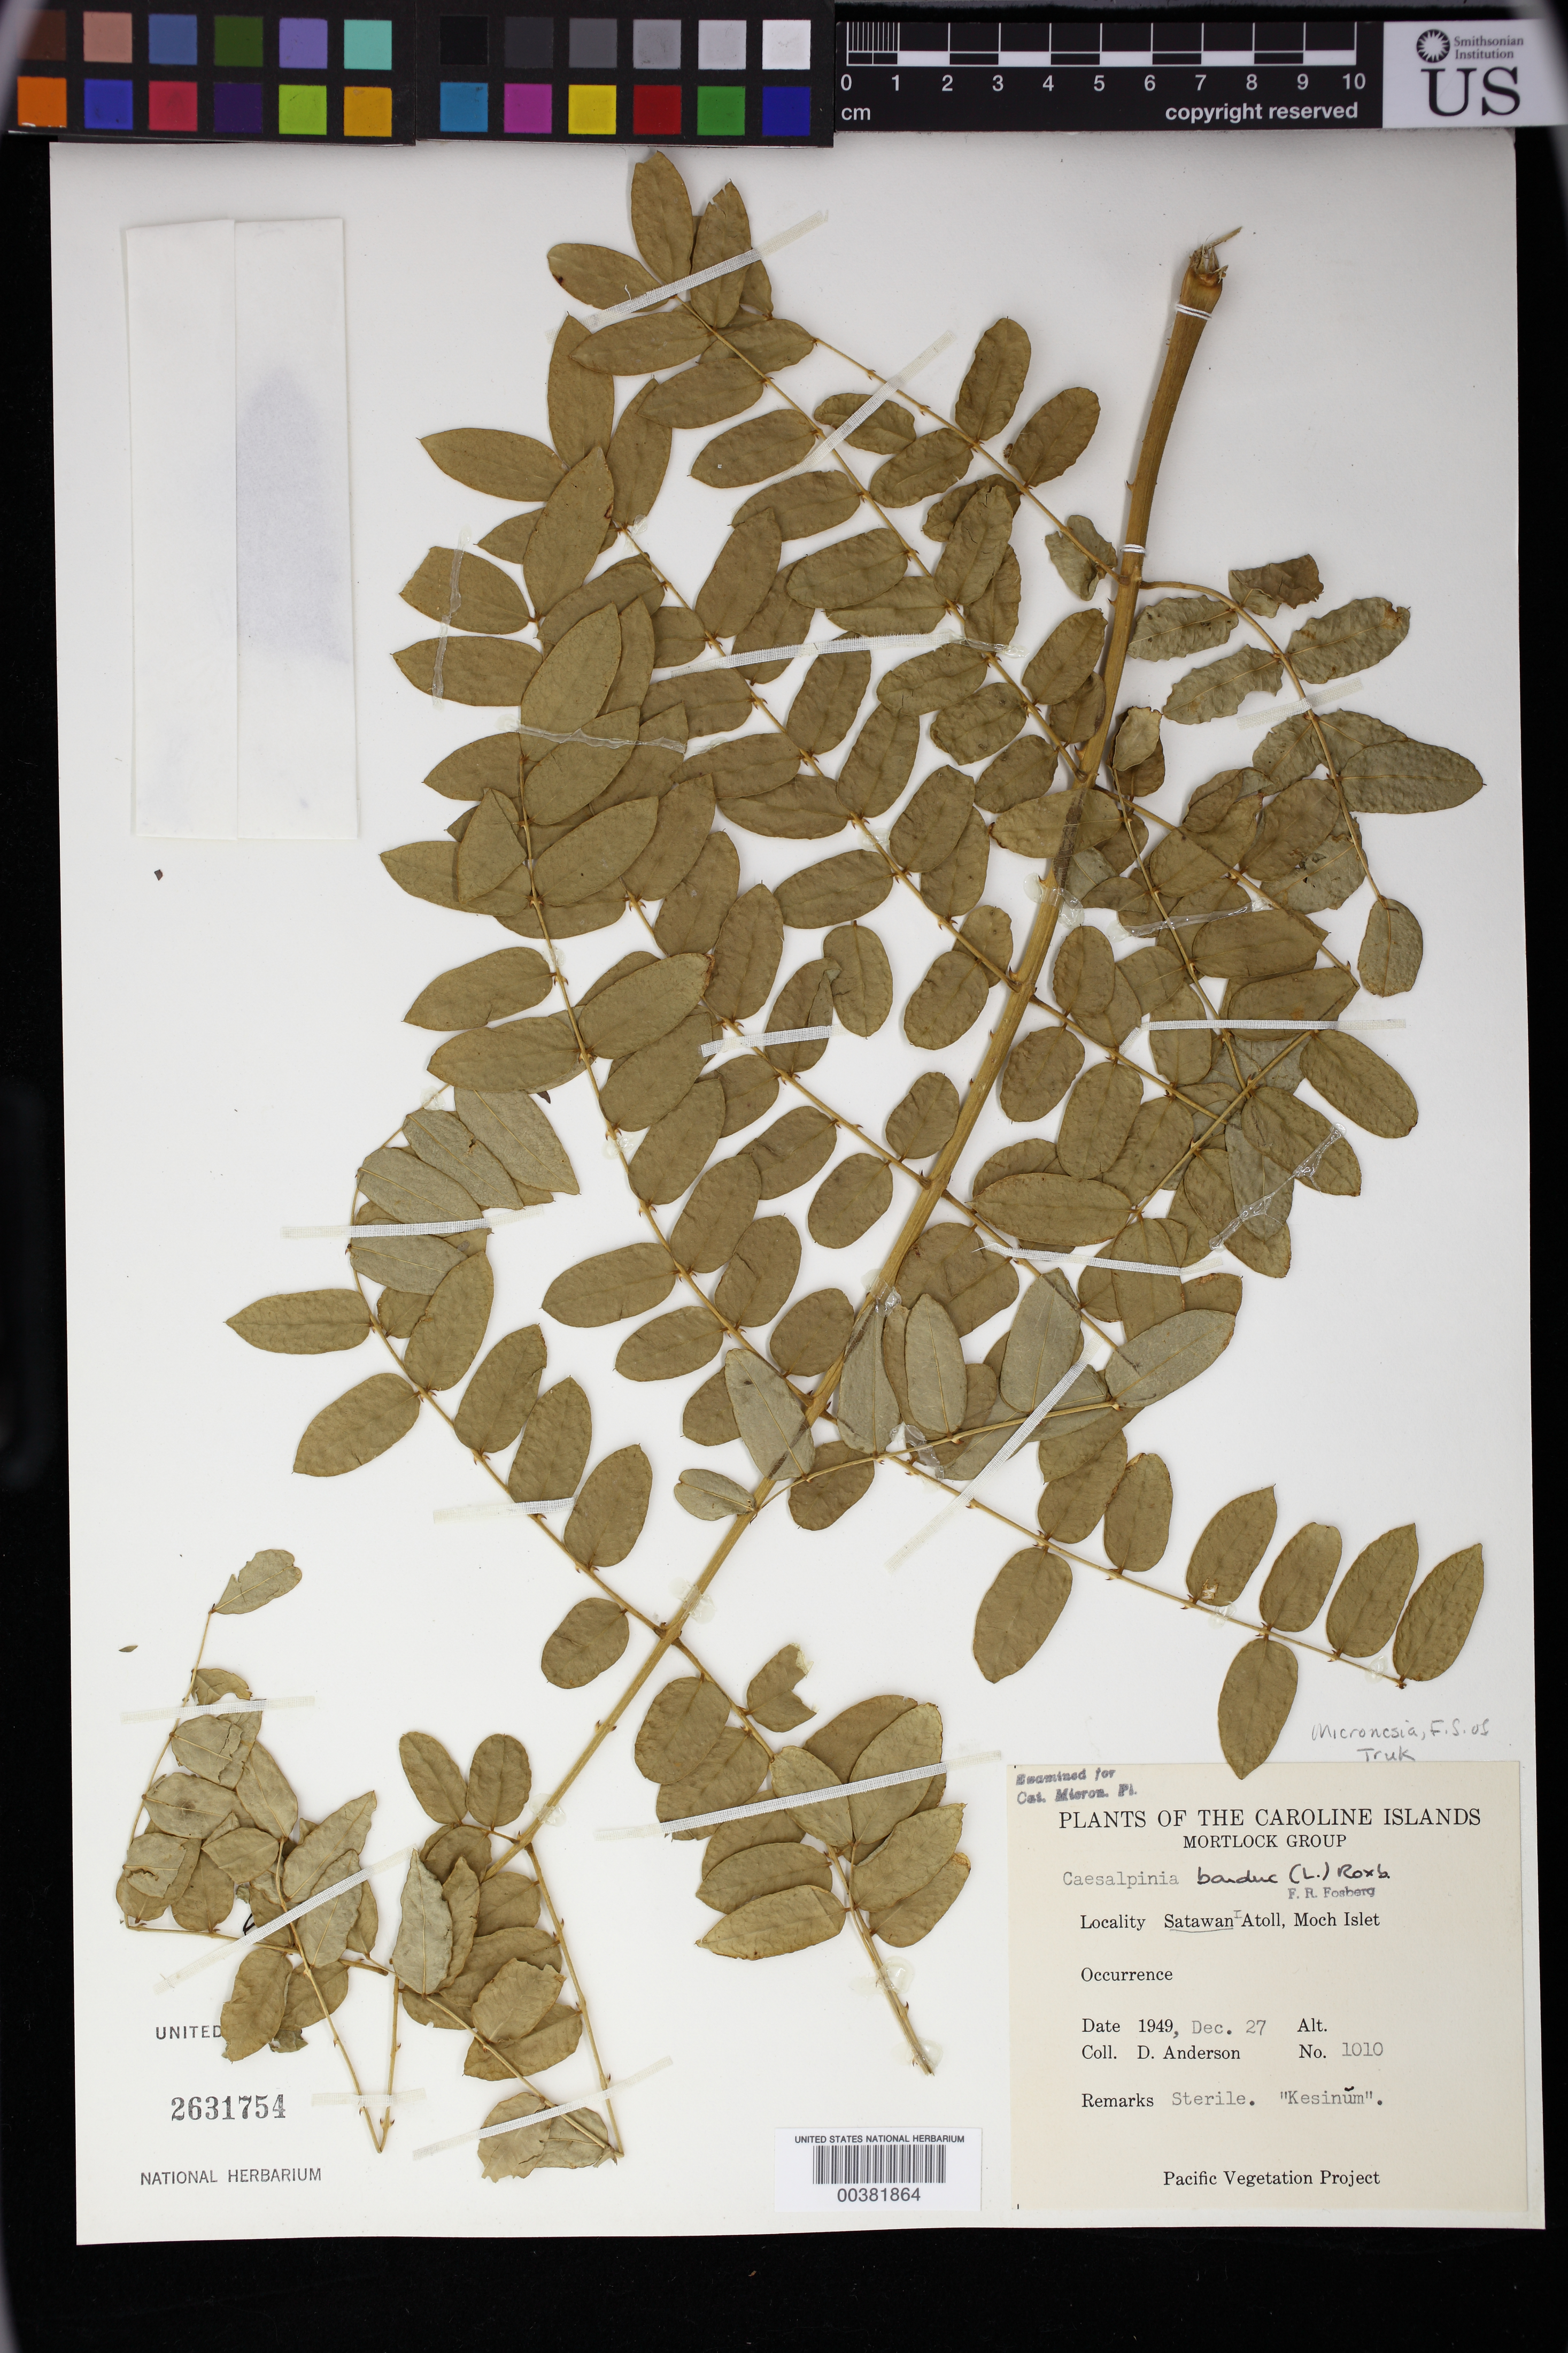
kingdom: Plantae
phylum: Tracheophyta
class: Magnoliopsida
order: Fabales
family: Fabaceae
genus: Guilandina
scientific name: Guilandina bonduc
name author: L.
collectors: D. Anderson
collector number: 1010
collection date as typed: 27 Dec 1949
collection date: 1949-12-27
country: Micronesia, Federated States of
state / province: Truk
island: Satawan Atoll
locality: Moch islet, Satawan Atoll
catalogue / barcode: US 2631754